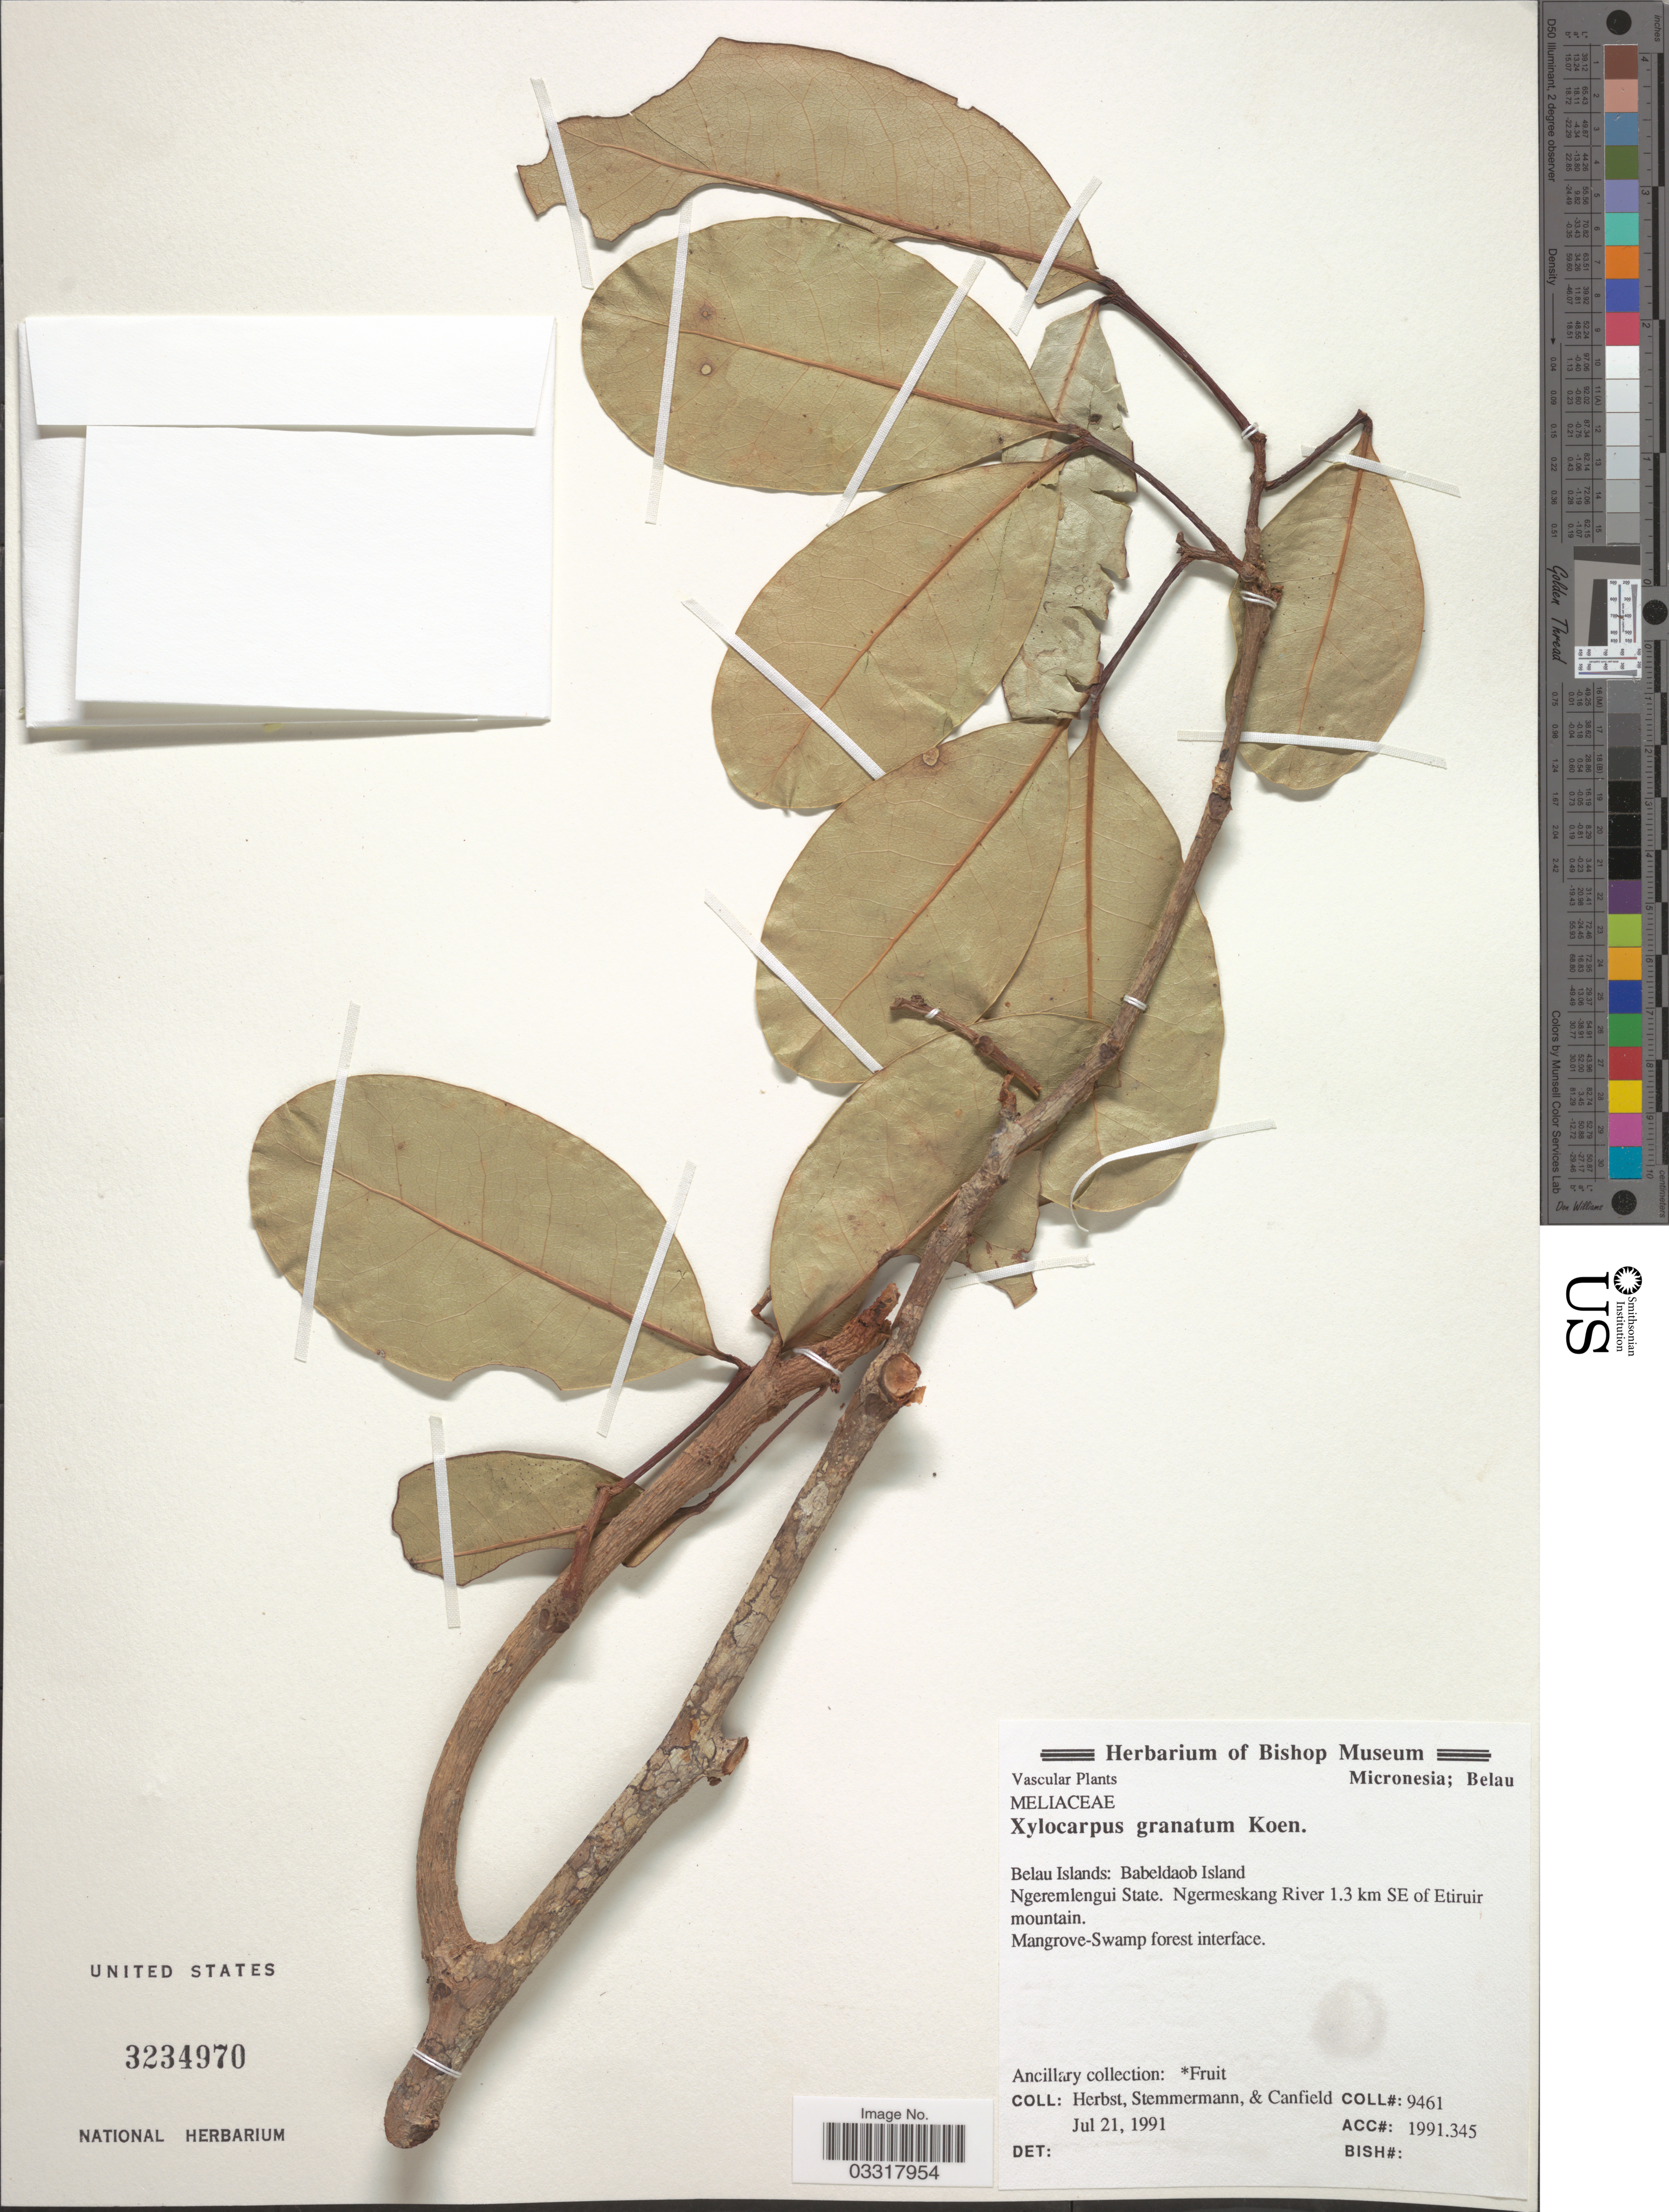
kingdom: Plantae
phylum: Tracheophyta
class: Magnoliopsida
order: Sapindales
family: Meliaceae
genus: Xylocarpus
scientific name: Xylocarpus granatum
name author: J. Koenig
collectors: -. Herbst, -. Stemmermann & -. Canfield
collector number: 9461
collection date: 1991-07-21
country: Palau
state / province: Belau Outliers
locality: Belau Islands: Babeldaob Island. Ngeremlengui State. Ngermeskang River 1.3 km SE of Etiruir mountain.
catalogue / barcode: US 3234970